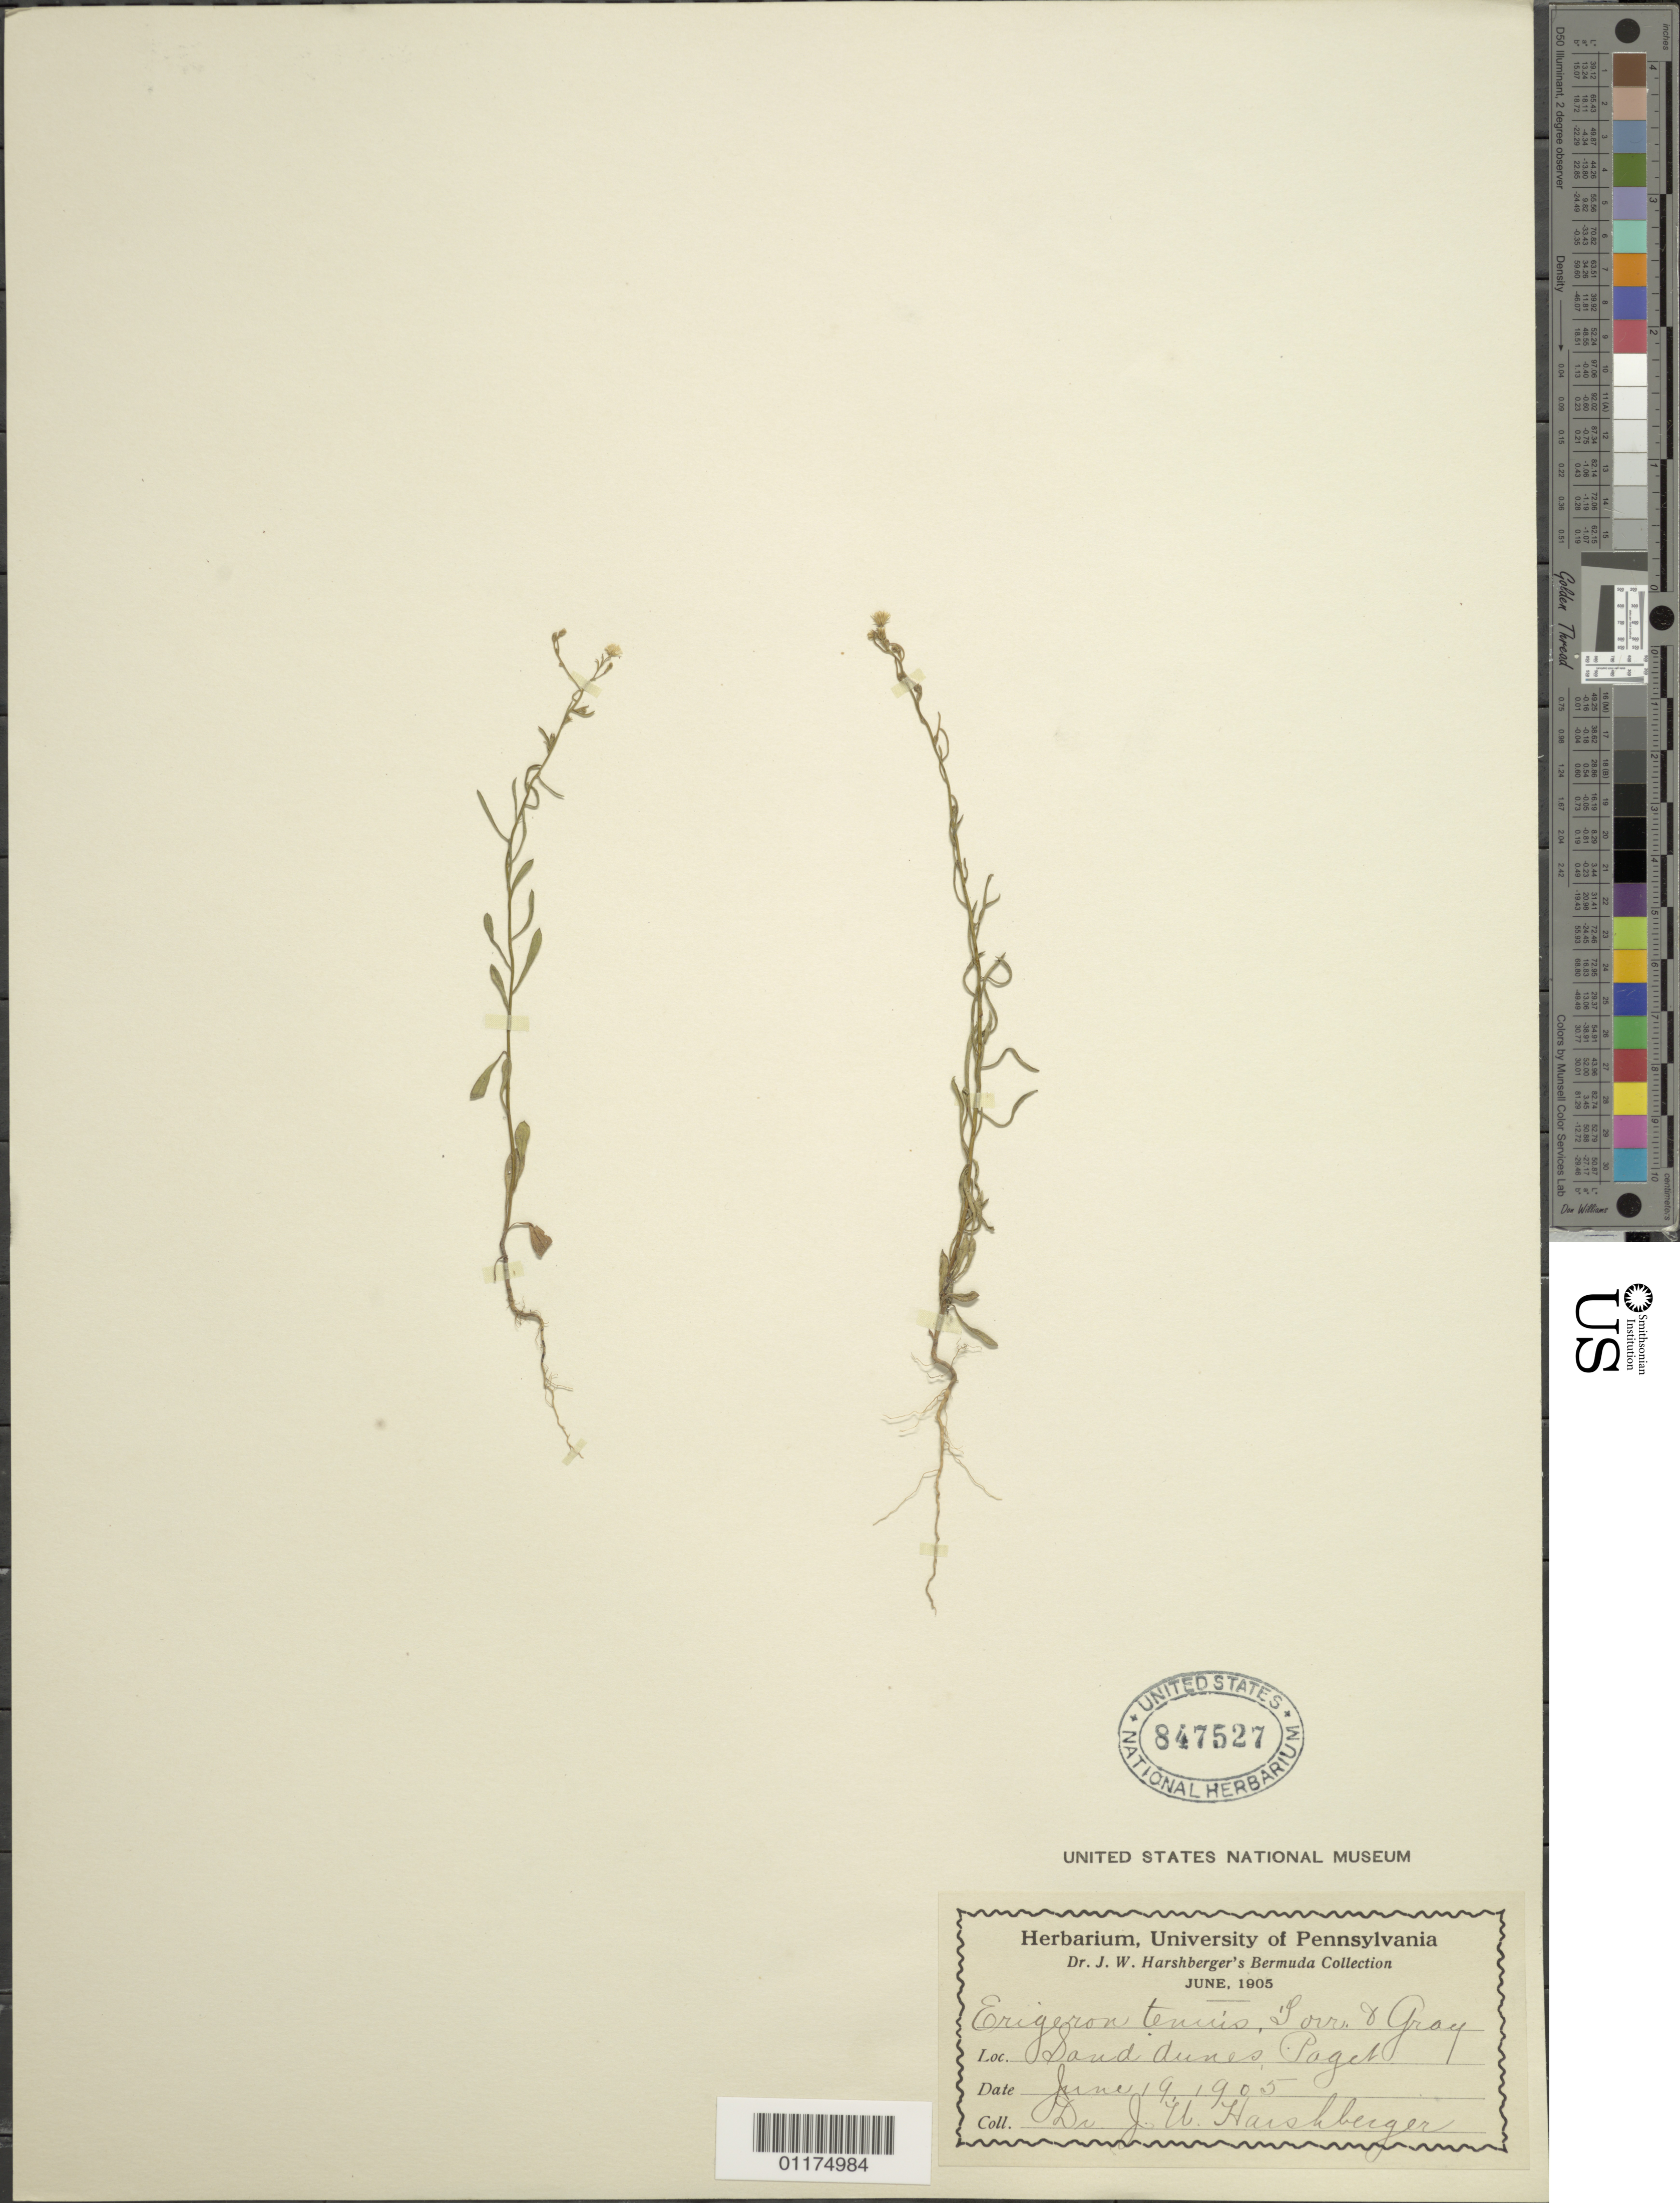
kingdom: Plantae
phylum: Tracheophyta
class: Magnoliopsida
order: Asterales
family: Asteraceae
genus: Erigeron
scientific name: Erigeron subalpinus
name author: Urb.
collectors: J. W. Harshberger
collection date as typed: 09 Jun 1905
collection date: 1905-06-09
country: Bermuda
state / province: Paget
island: Bermuda I.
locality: Sand Dunes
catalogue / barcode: US 847527